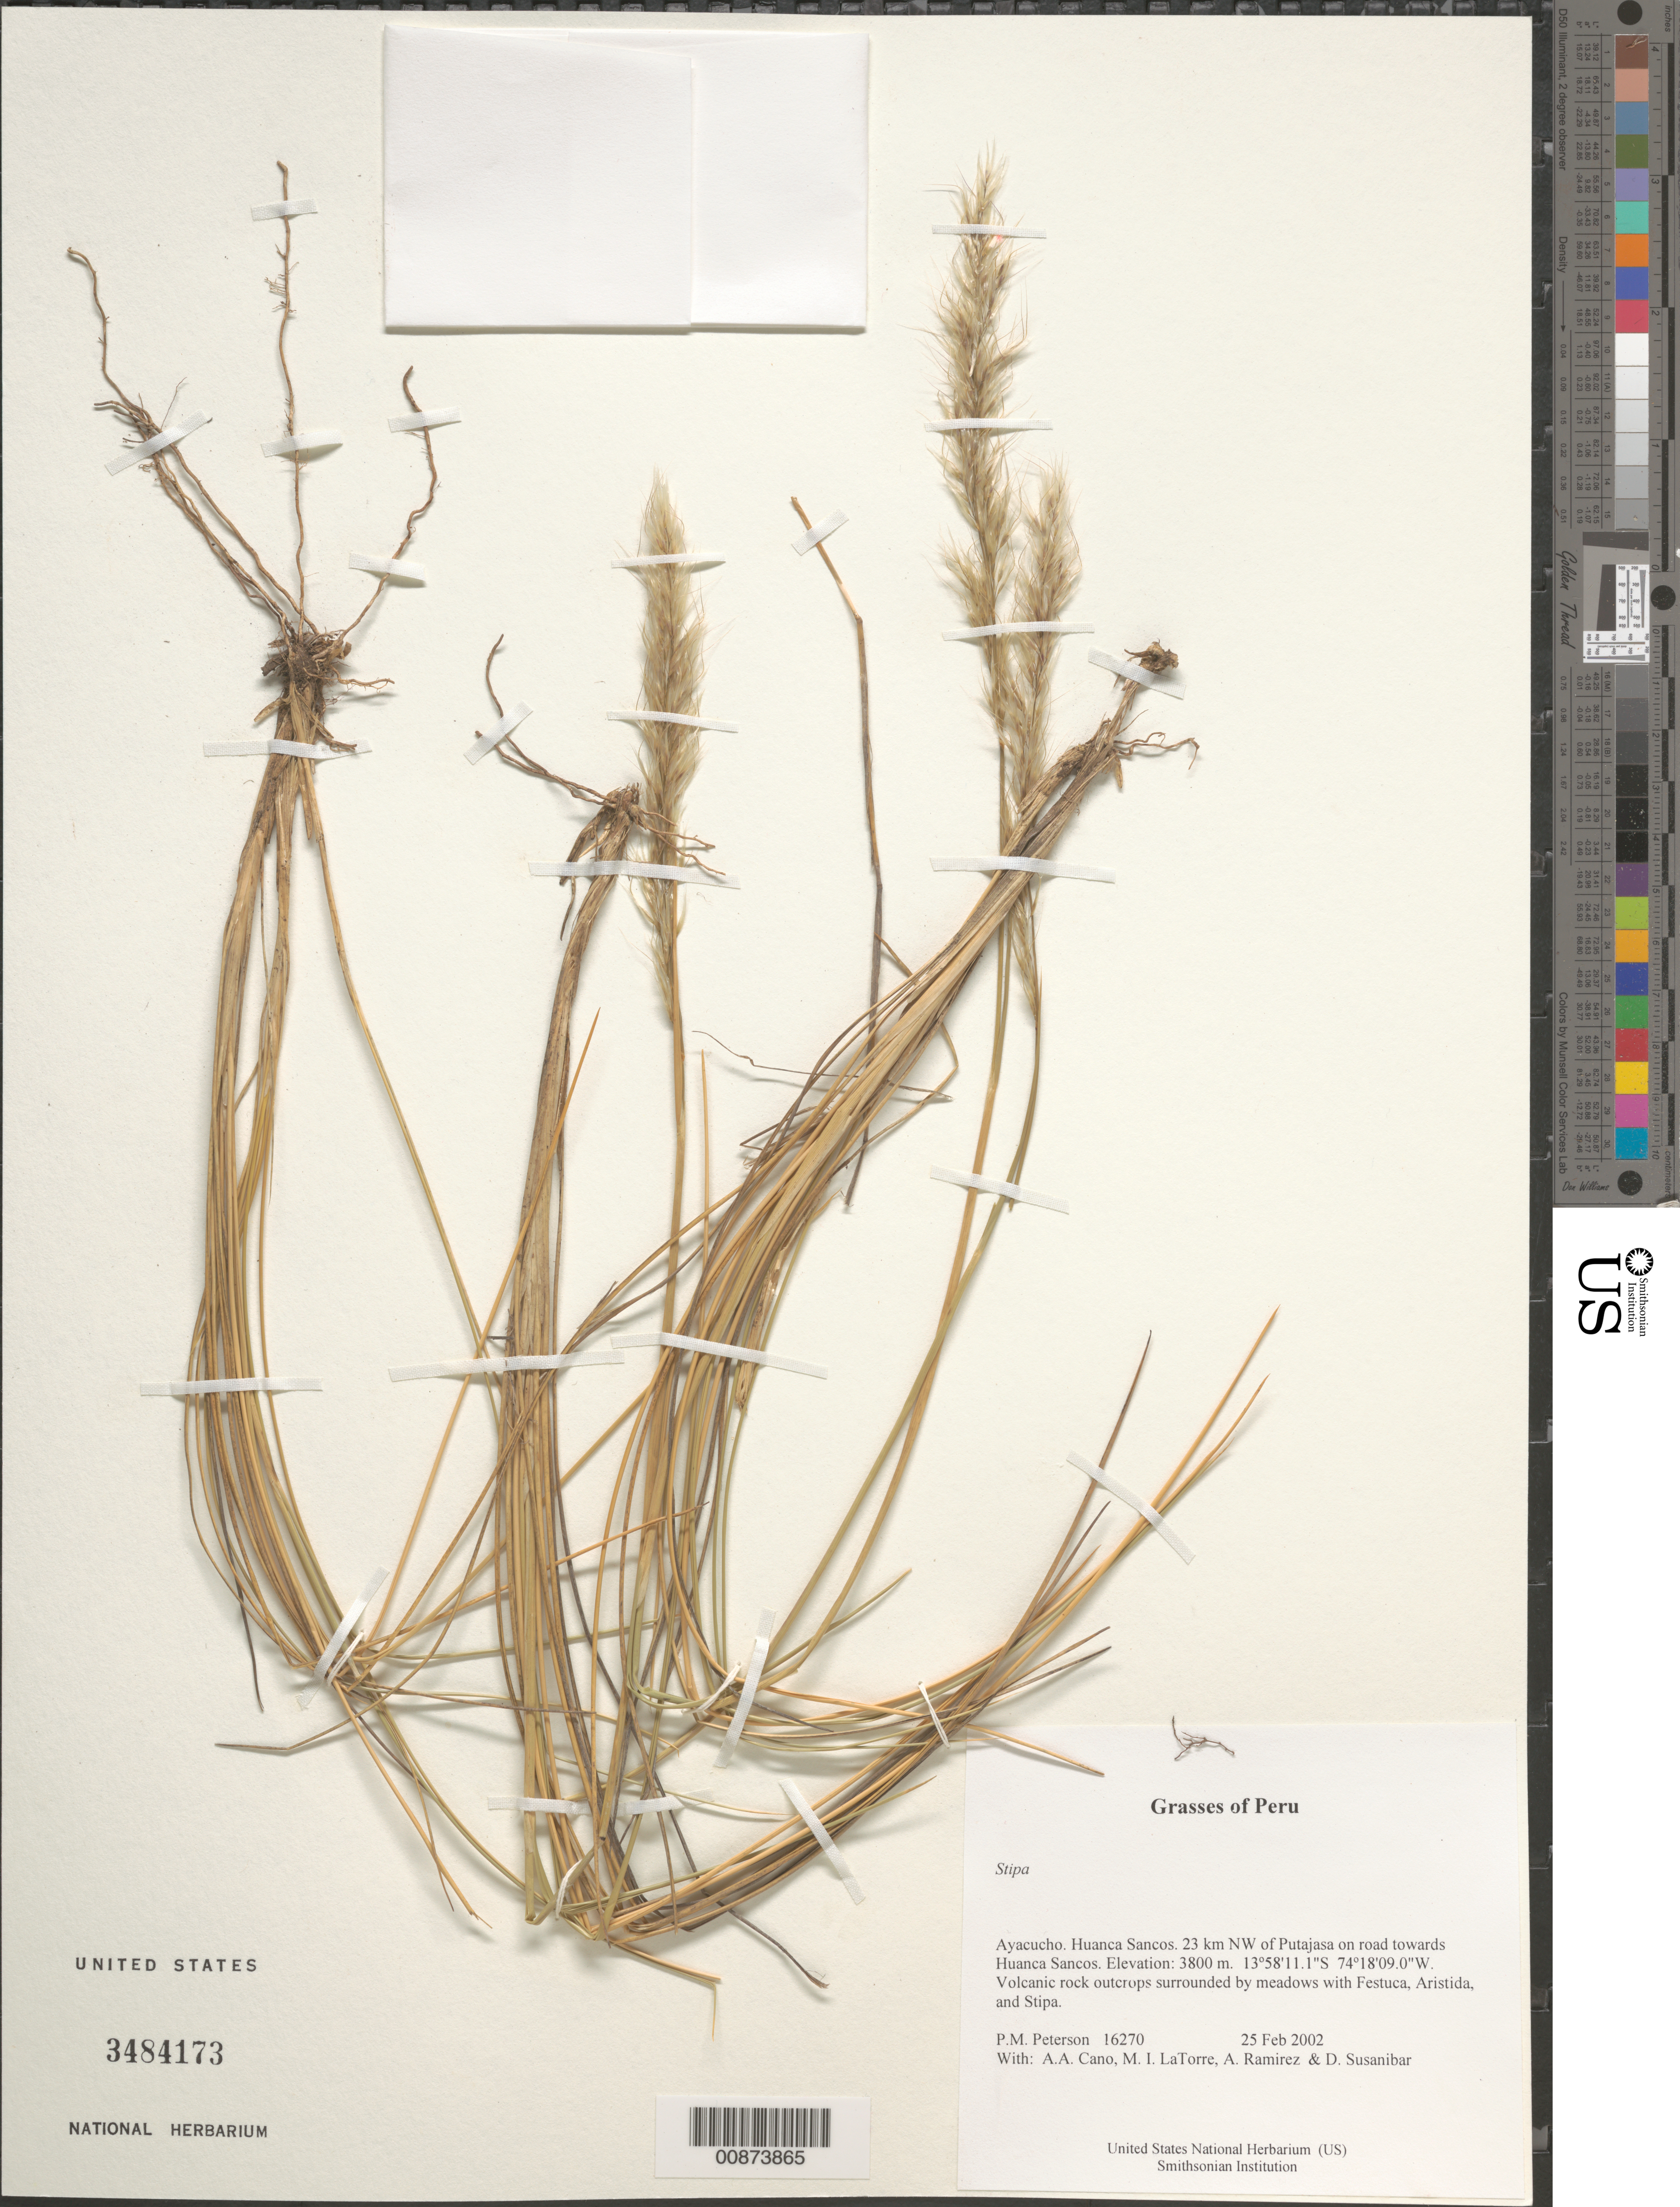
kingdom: Plantae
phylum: Tracheophyta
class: Liliopsida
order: Poales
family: Poaceae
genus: Anatherostipa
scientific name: Anatherostipa hans-meyeri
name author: (Pilg.) Peñailillo B.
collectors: P. M. Peterson, A. Cano, M. I. La Torre, A. Ramírez & D. Susanibar Cruz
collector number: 16270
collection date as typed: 25 Feb 2002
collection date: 2002-02-25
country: Peru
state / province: Ayacucho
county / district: Huanca Sancos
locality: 23 km NW of Putajasa on road towards Huanca Sancos.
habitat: Volcanic rock outcrops surrounded by meadows with ~Festuca, Aristida, and Stipa~.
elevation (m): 3800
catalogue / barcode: US 3484173